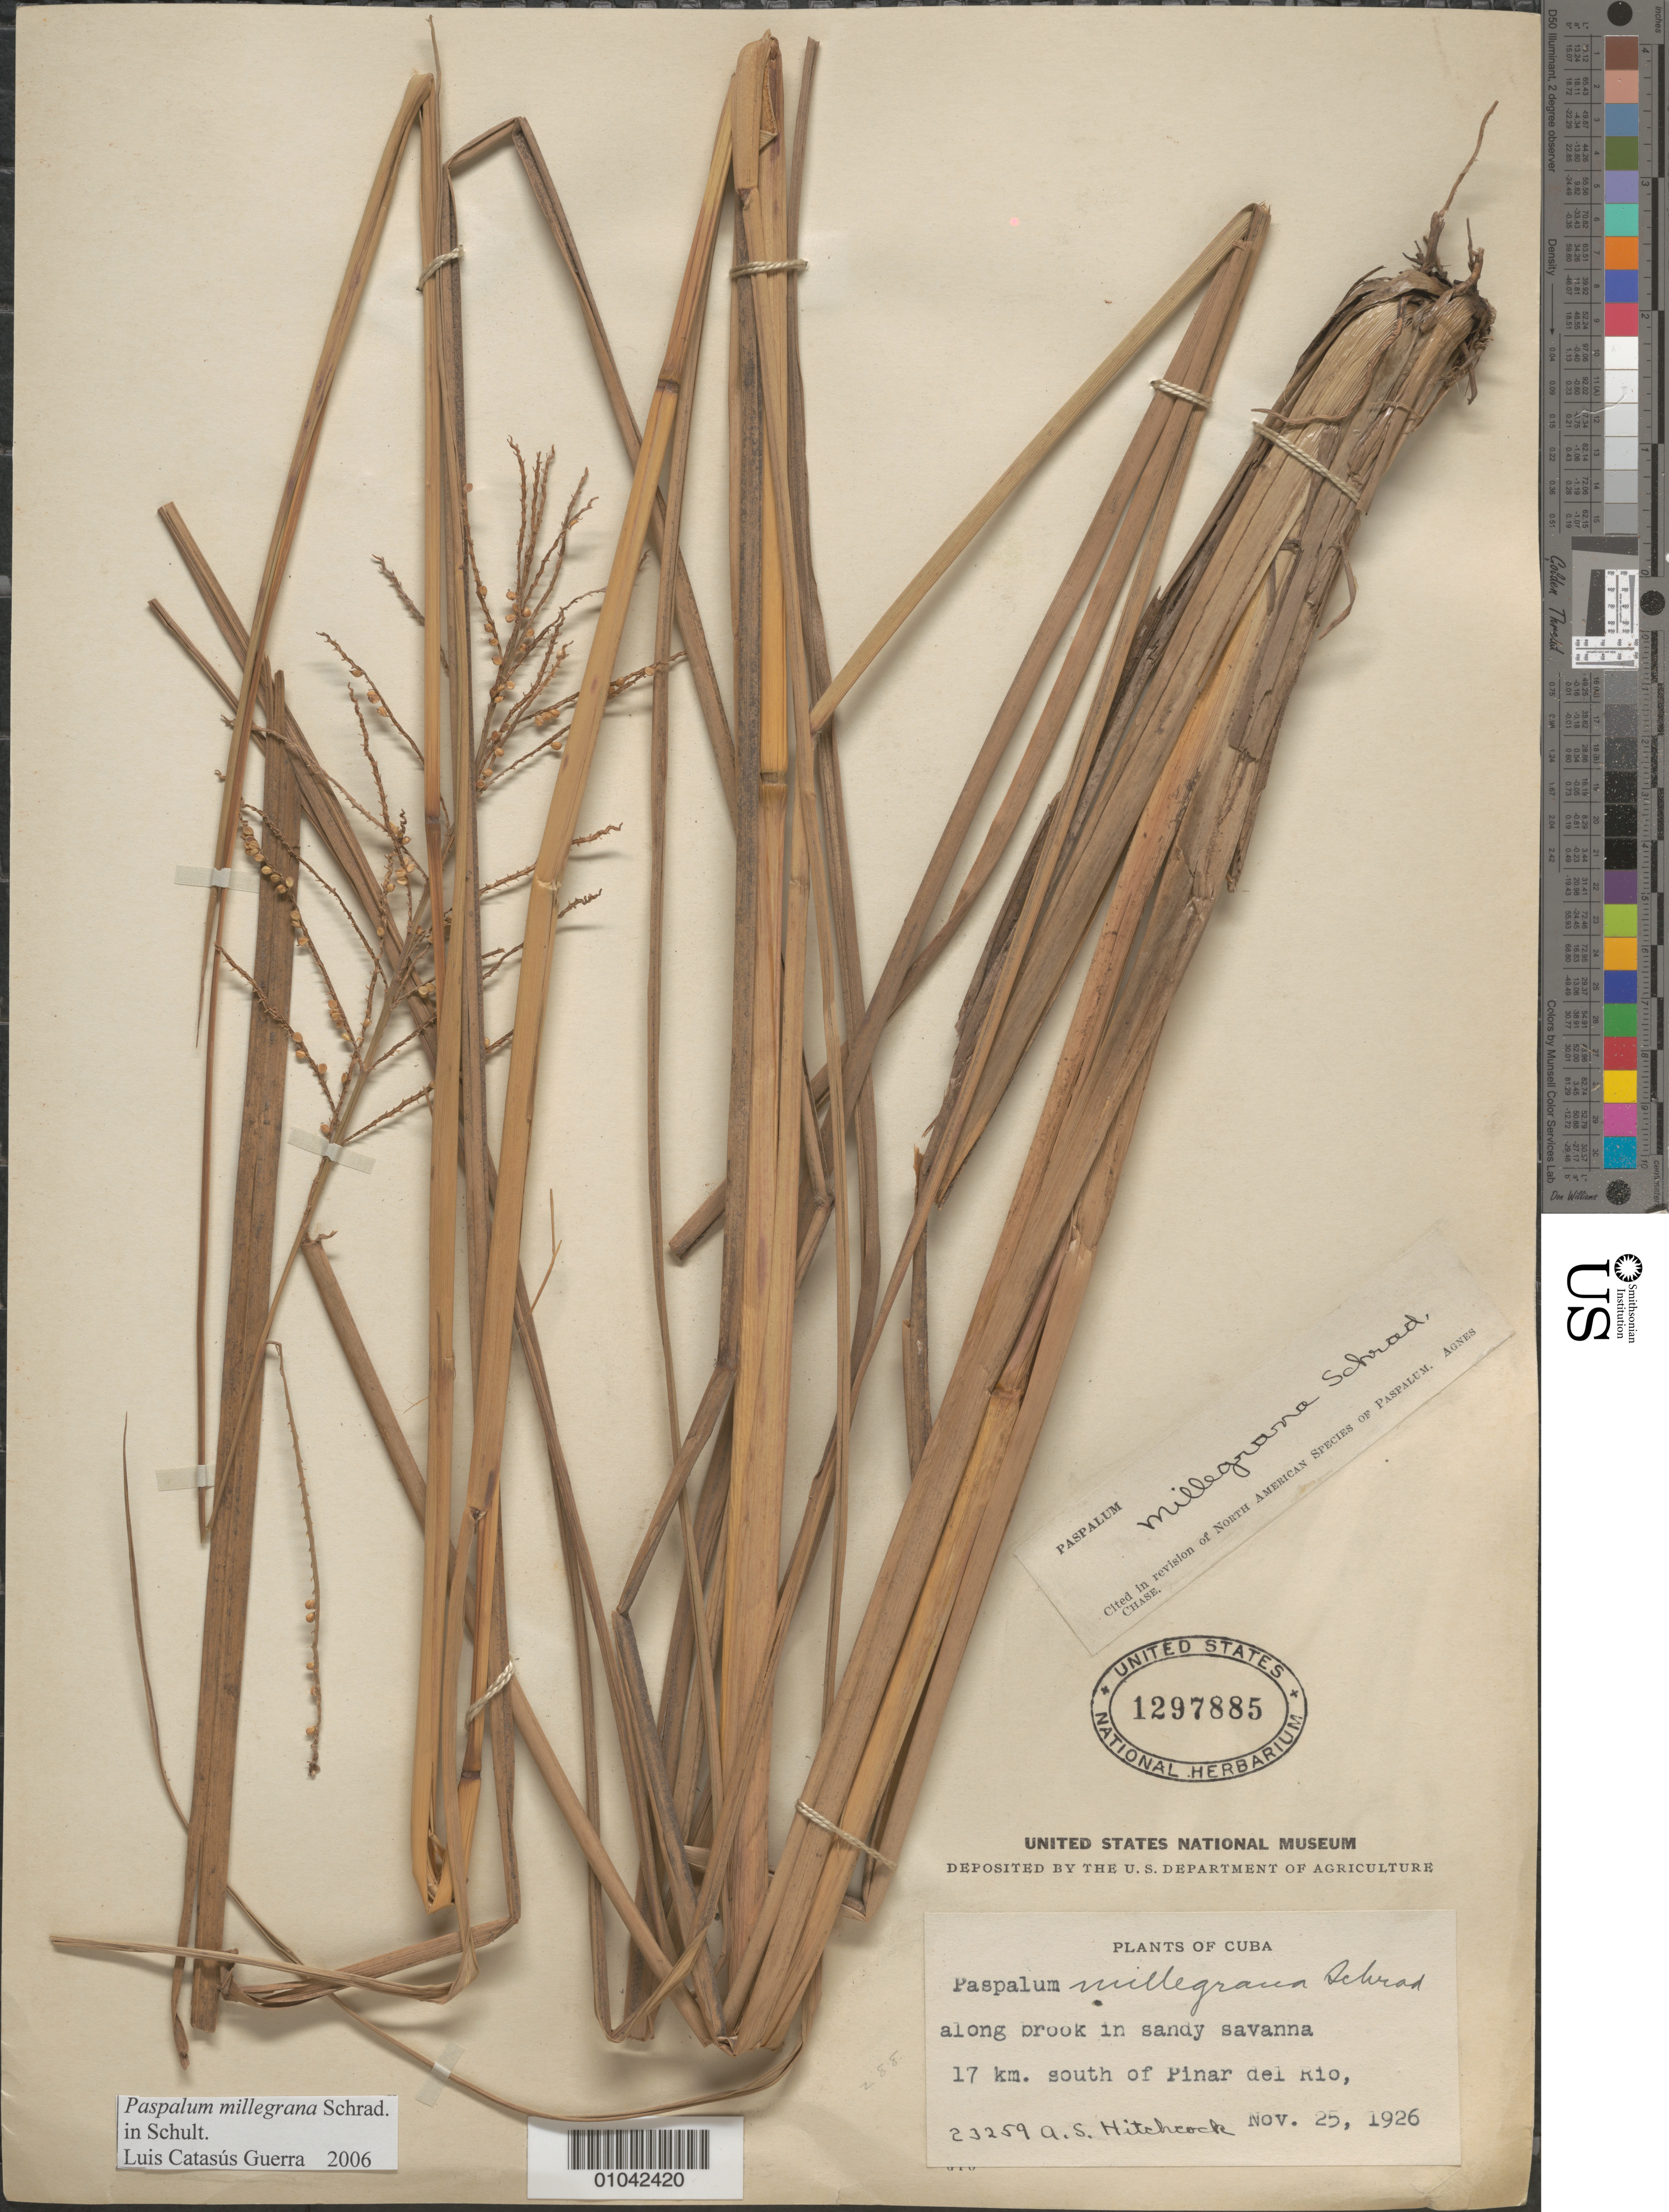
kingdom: Plantae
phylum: Tracheophyta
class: Liliopsida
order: Poales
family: Poaceae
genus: Paspalum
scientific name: Paspalum millegrana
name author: Schrad.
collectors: A. S. Hitchcock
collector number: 23259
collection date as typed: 25 Nov 1926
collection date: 1926-11-25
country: Cuba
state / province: Pinar del Rio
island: Cuba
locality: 17 km S of Pinar del Rio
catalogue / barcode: US 1297885